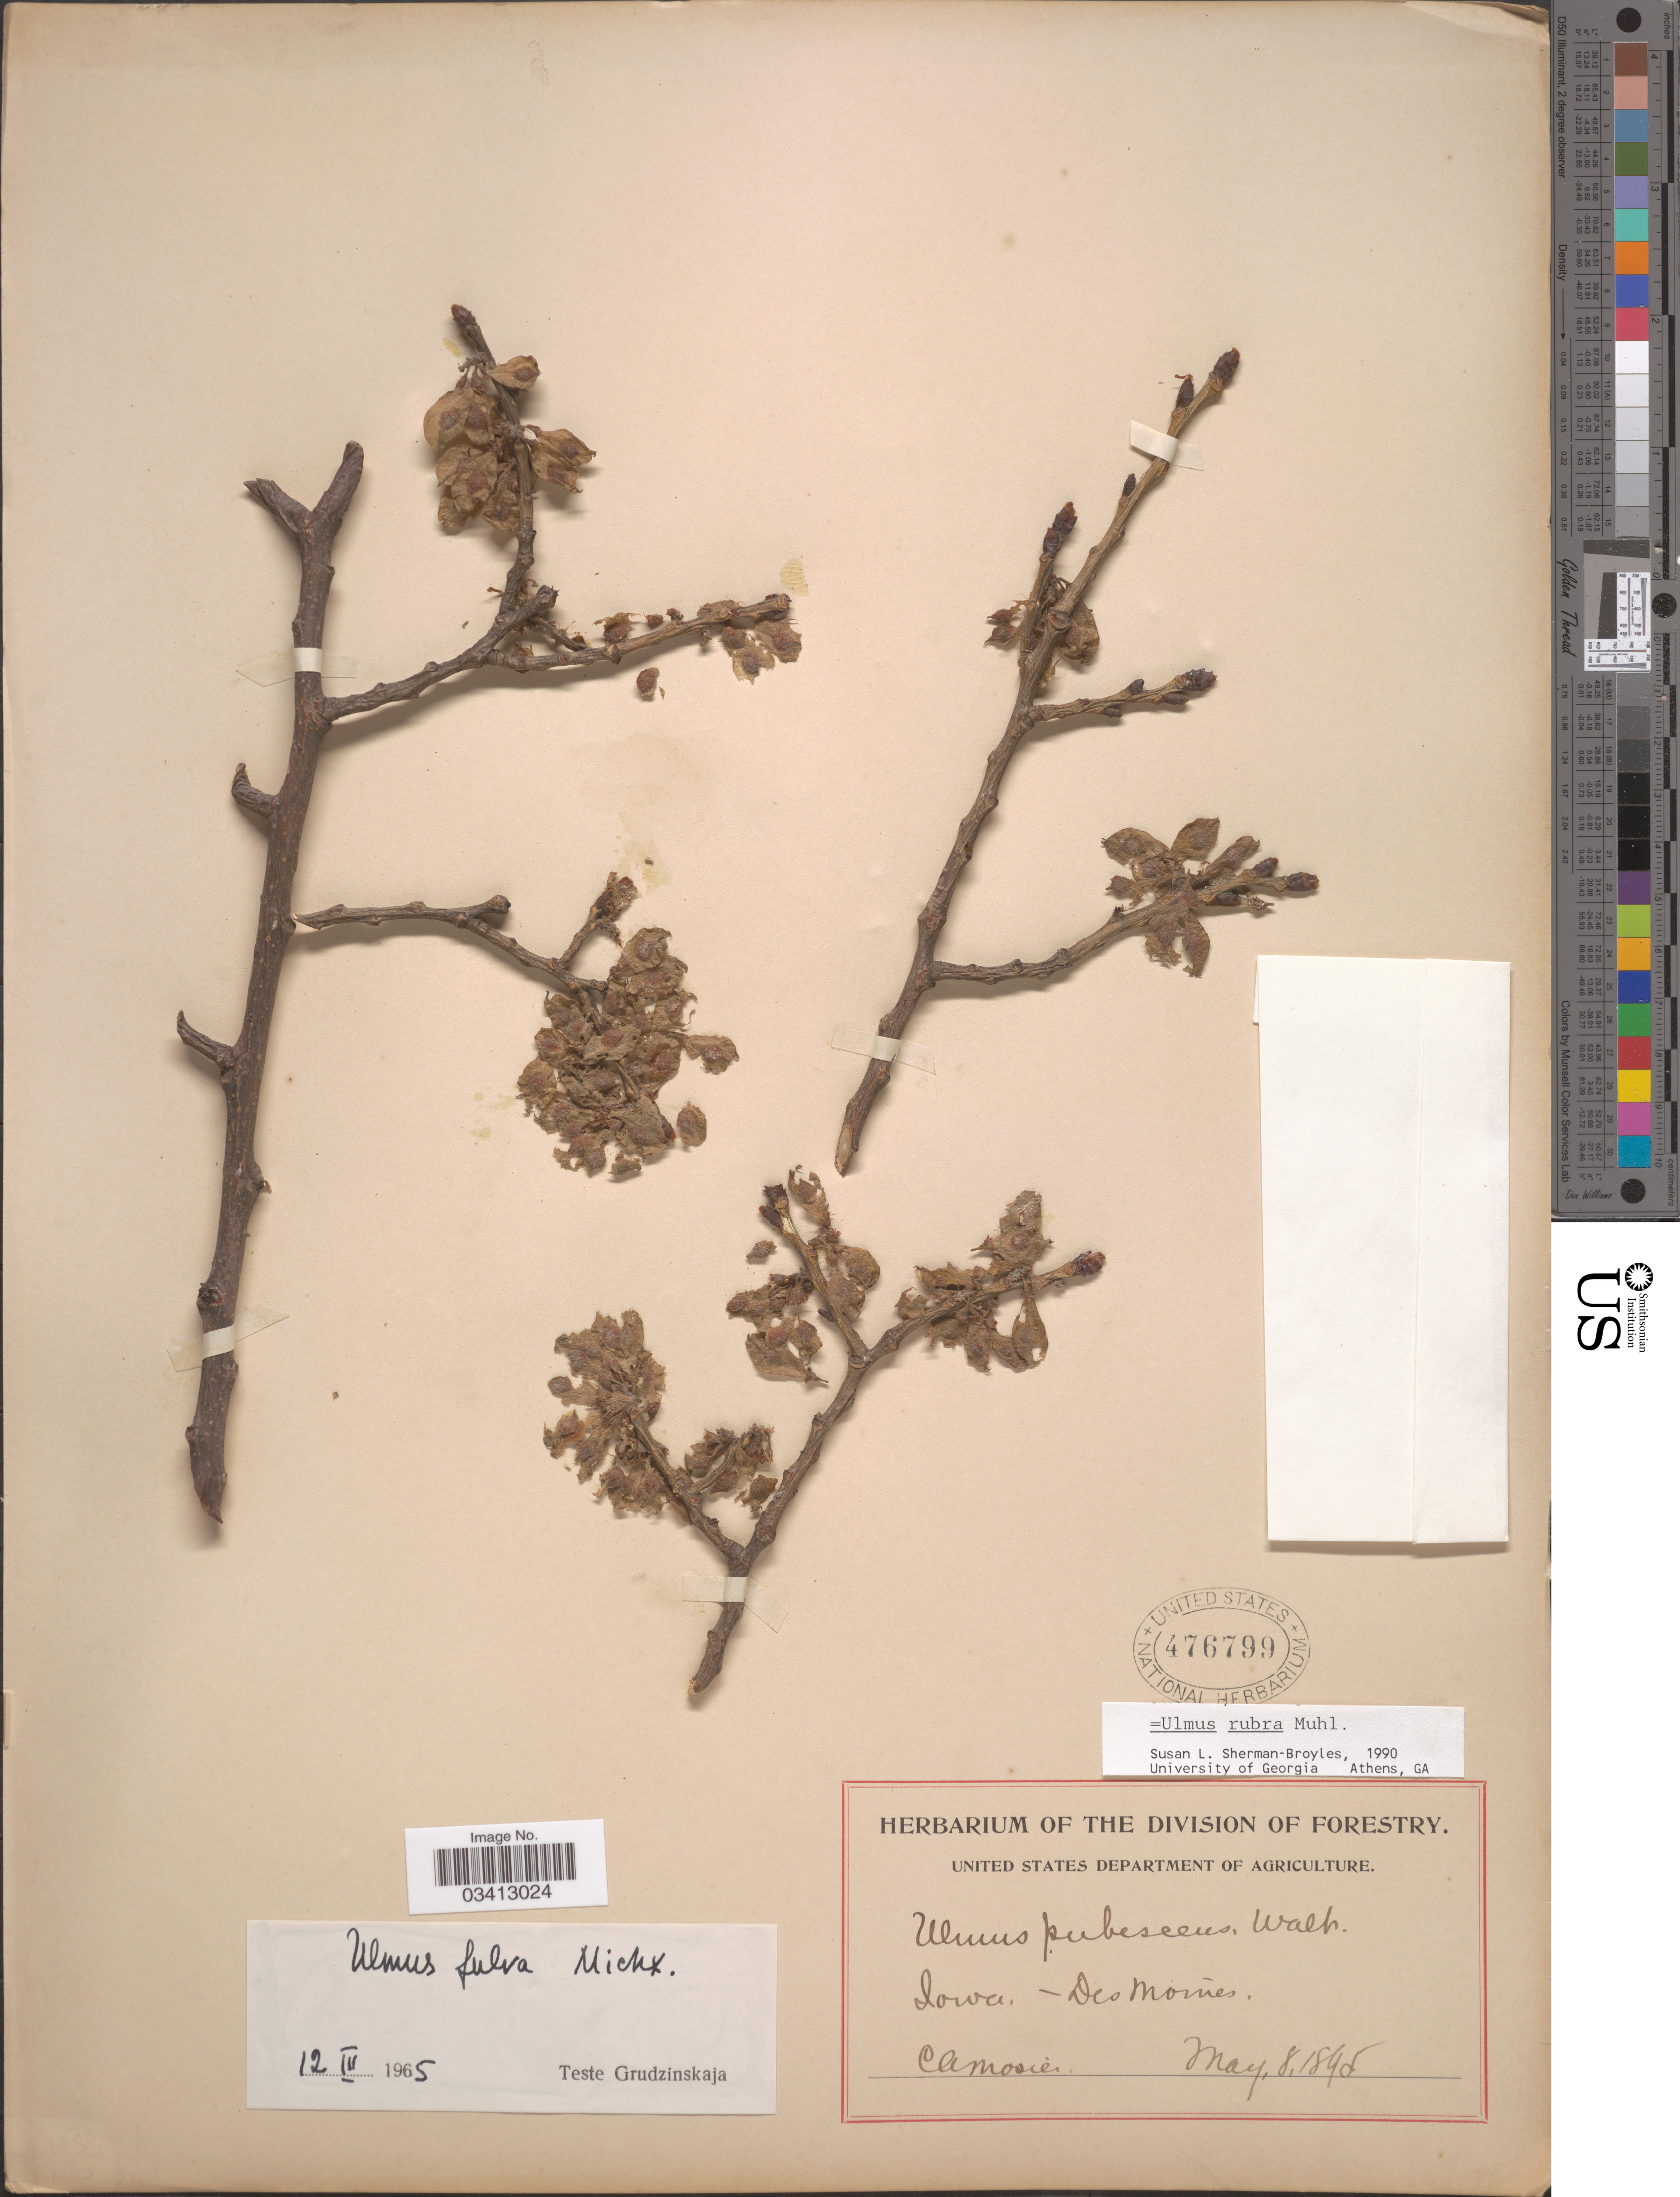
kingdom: Plantae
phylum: Tracheophyta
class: Magnoliopsida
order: Rosales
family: Ulmaceae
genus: Ulmus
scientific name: Ulmus rubra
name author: Muhl.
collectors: C. A. Mosier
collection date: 1895-05-08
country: United States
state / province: Iowa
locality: Des Moines.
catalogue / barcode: US 476799